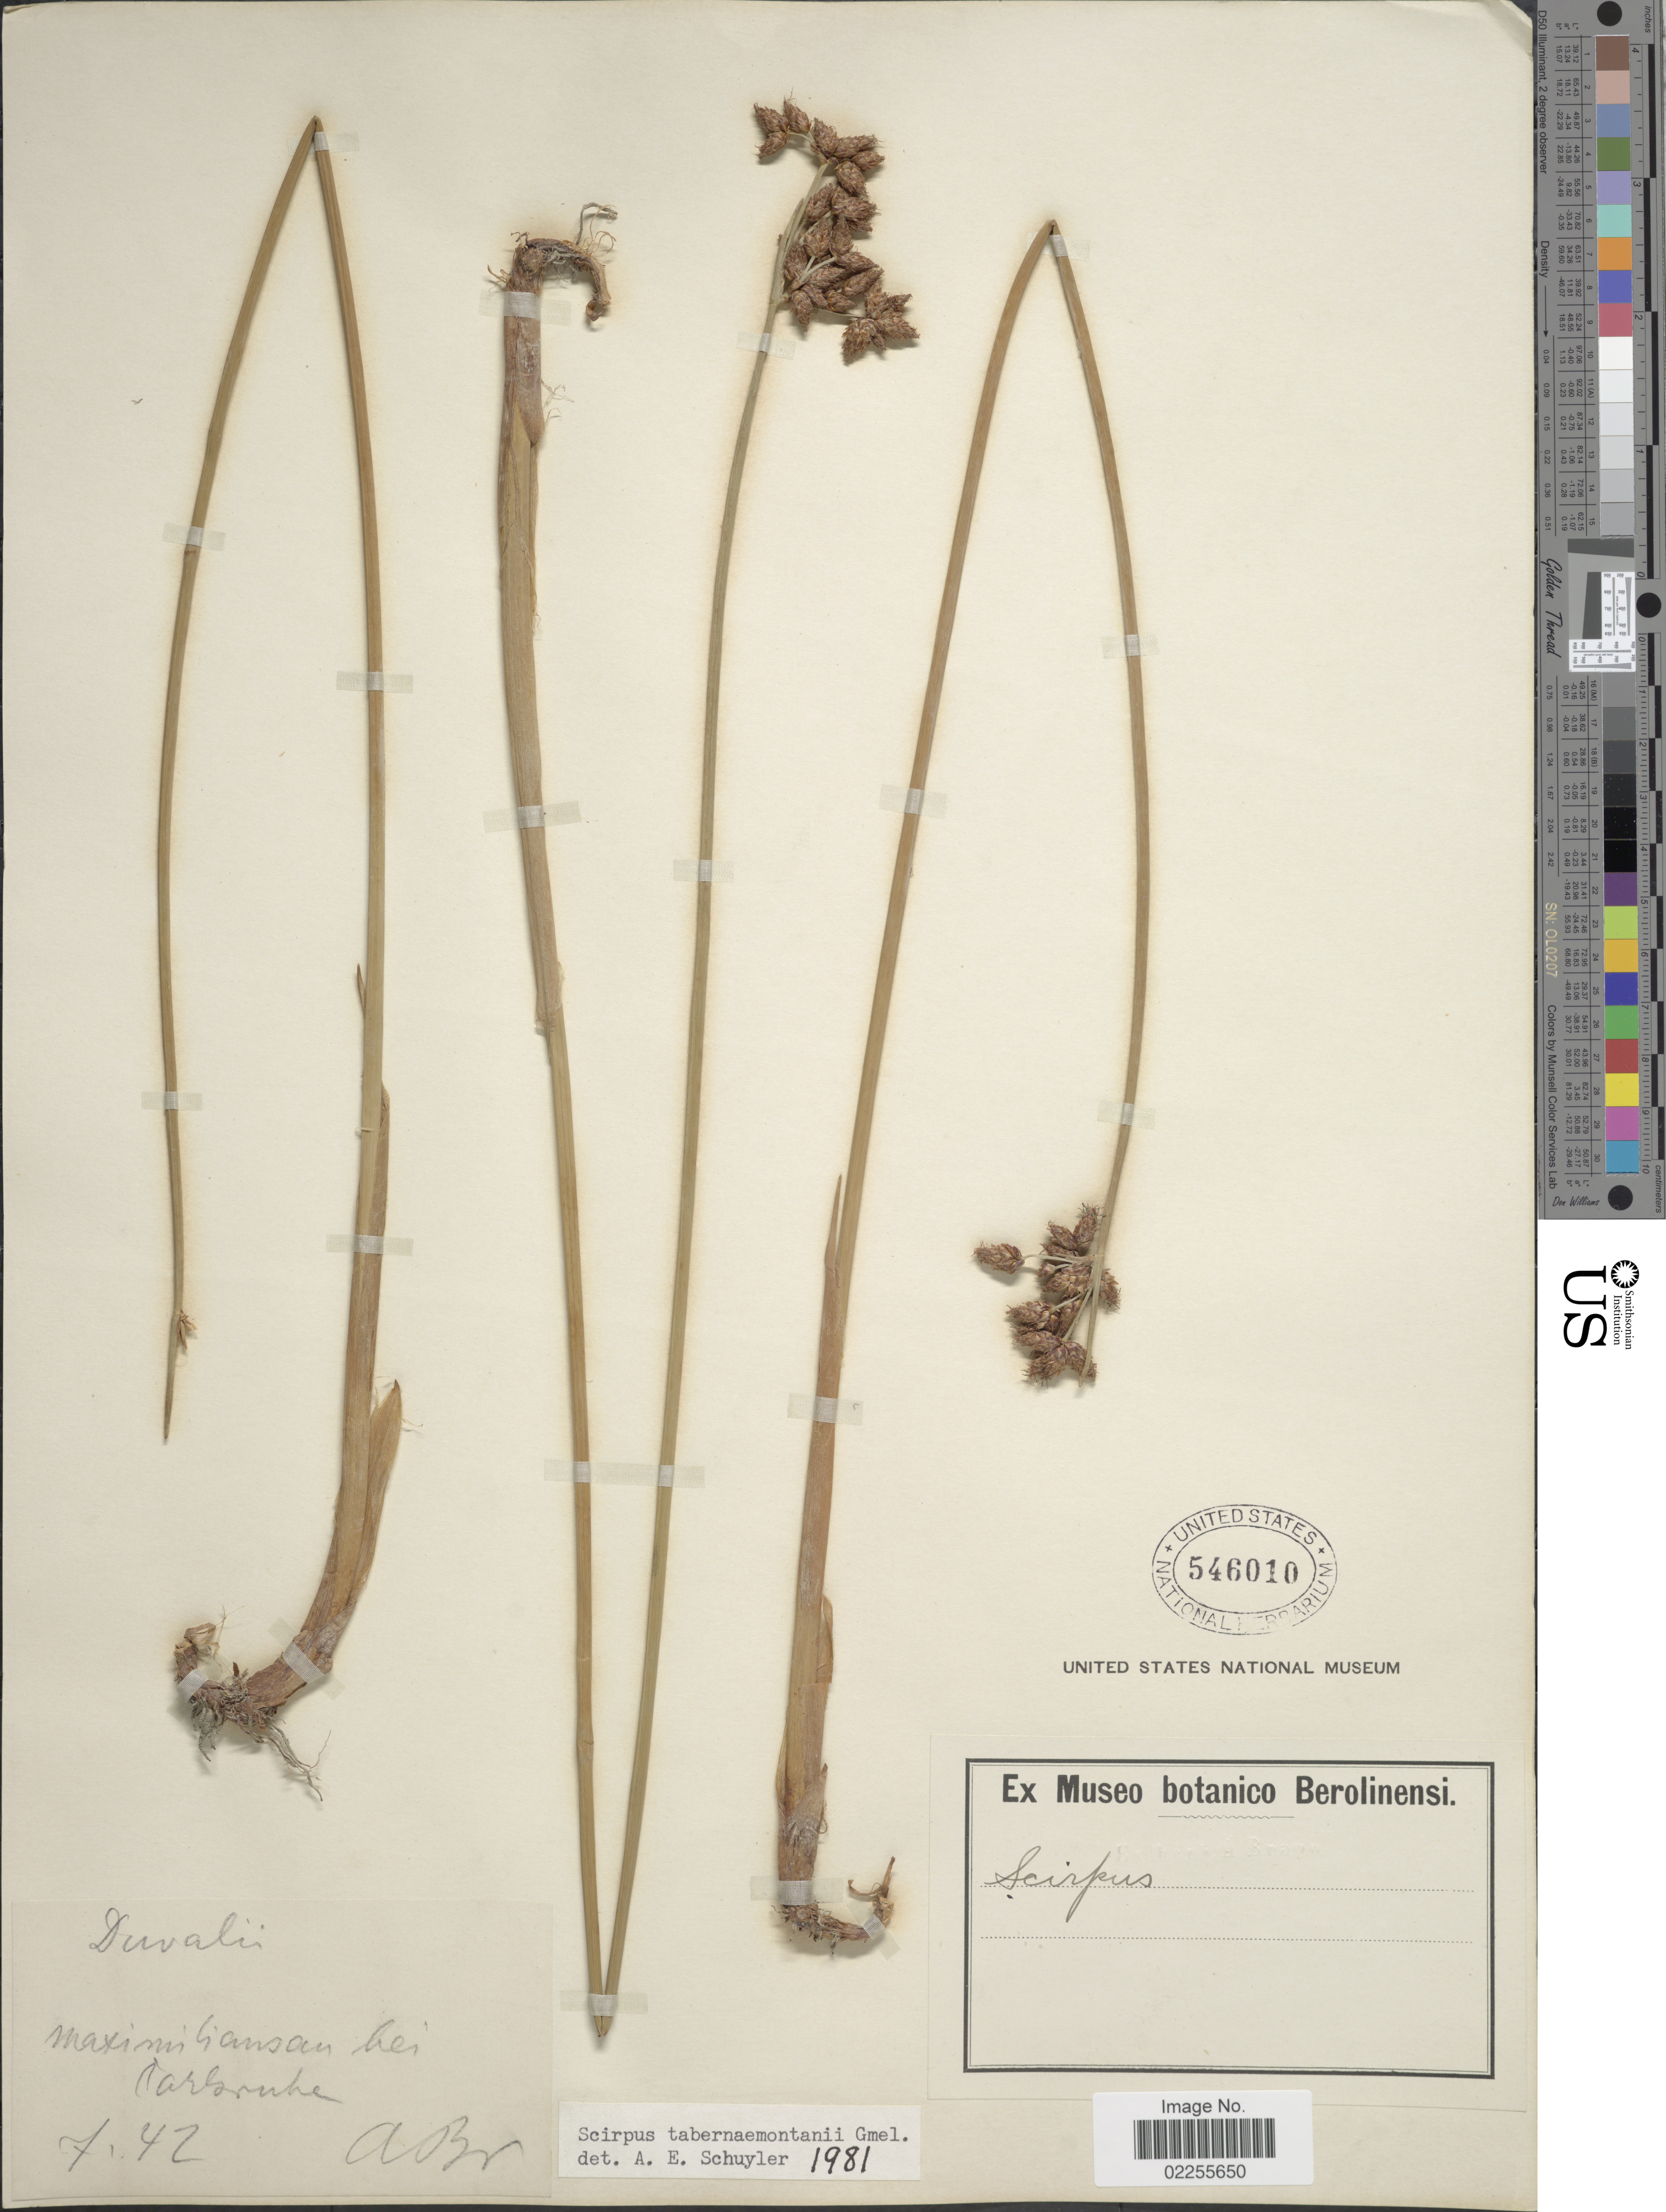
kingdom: Plantae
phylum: Tracheophyta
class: Liliopsida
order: Poales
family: Cyperaceae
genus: Schoenoplectus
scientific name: Schoenoplectus tabernaemontani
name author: (C.C. Gmel.) Palla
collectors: A. Br.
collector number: F.42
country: Australia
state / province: Victoria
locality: Maximi Giansan bei Targruke [interpreted]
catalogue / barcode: US 546010